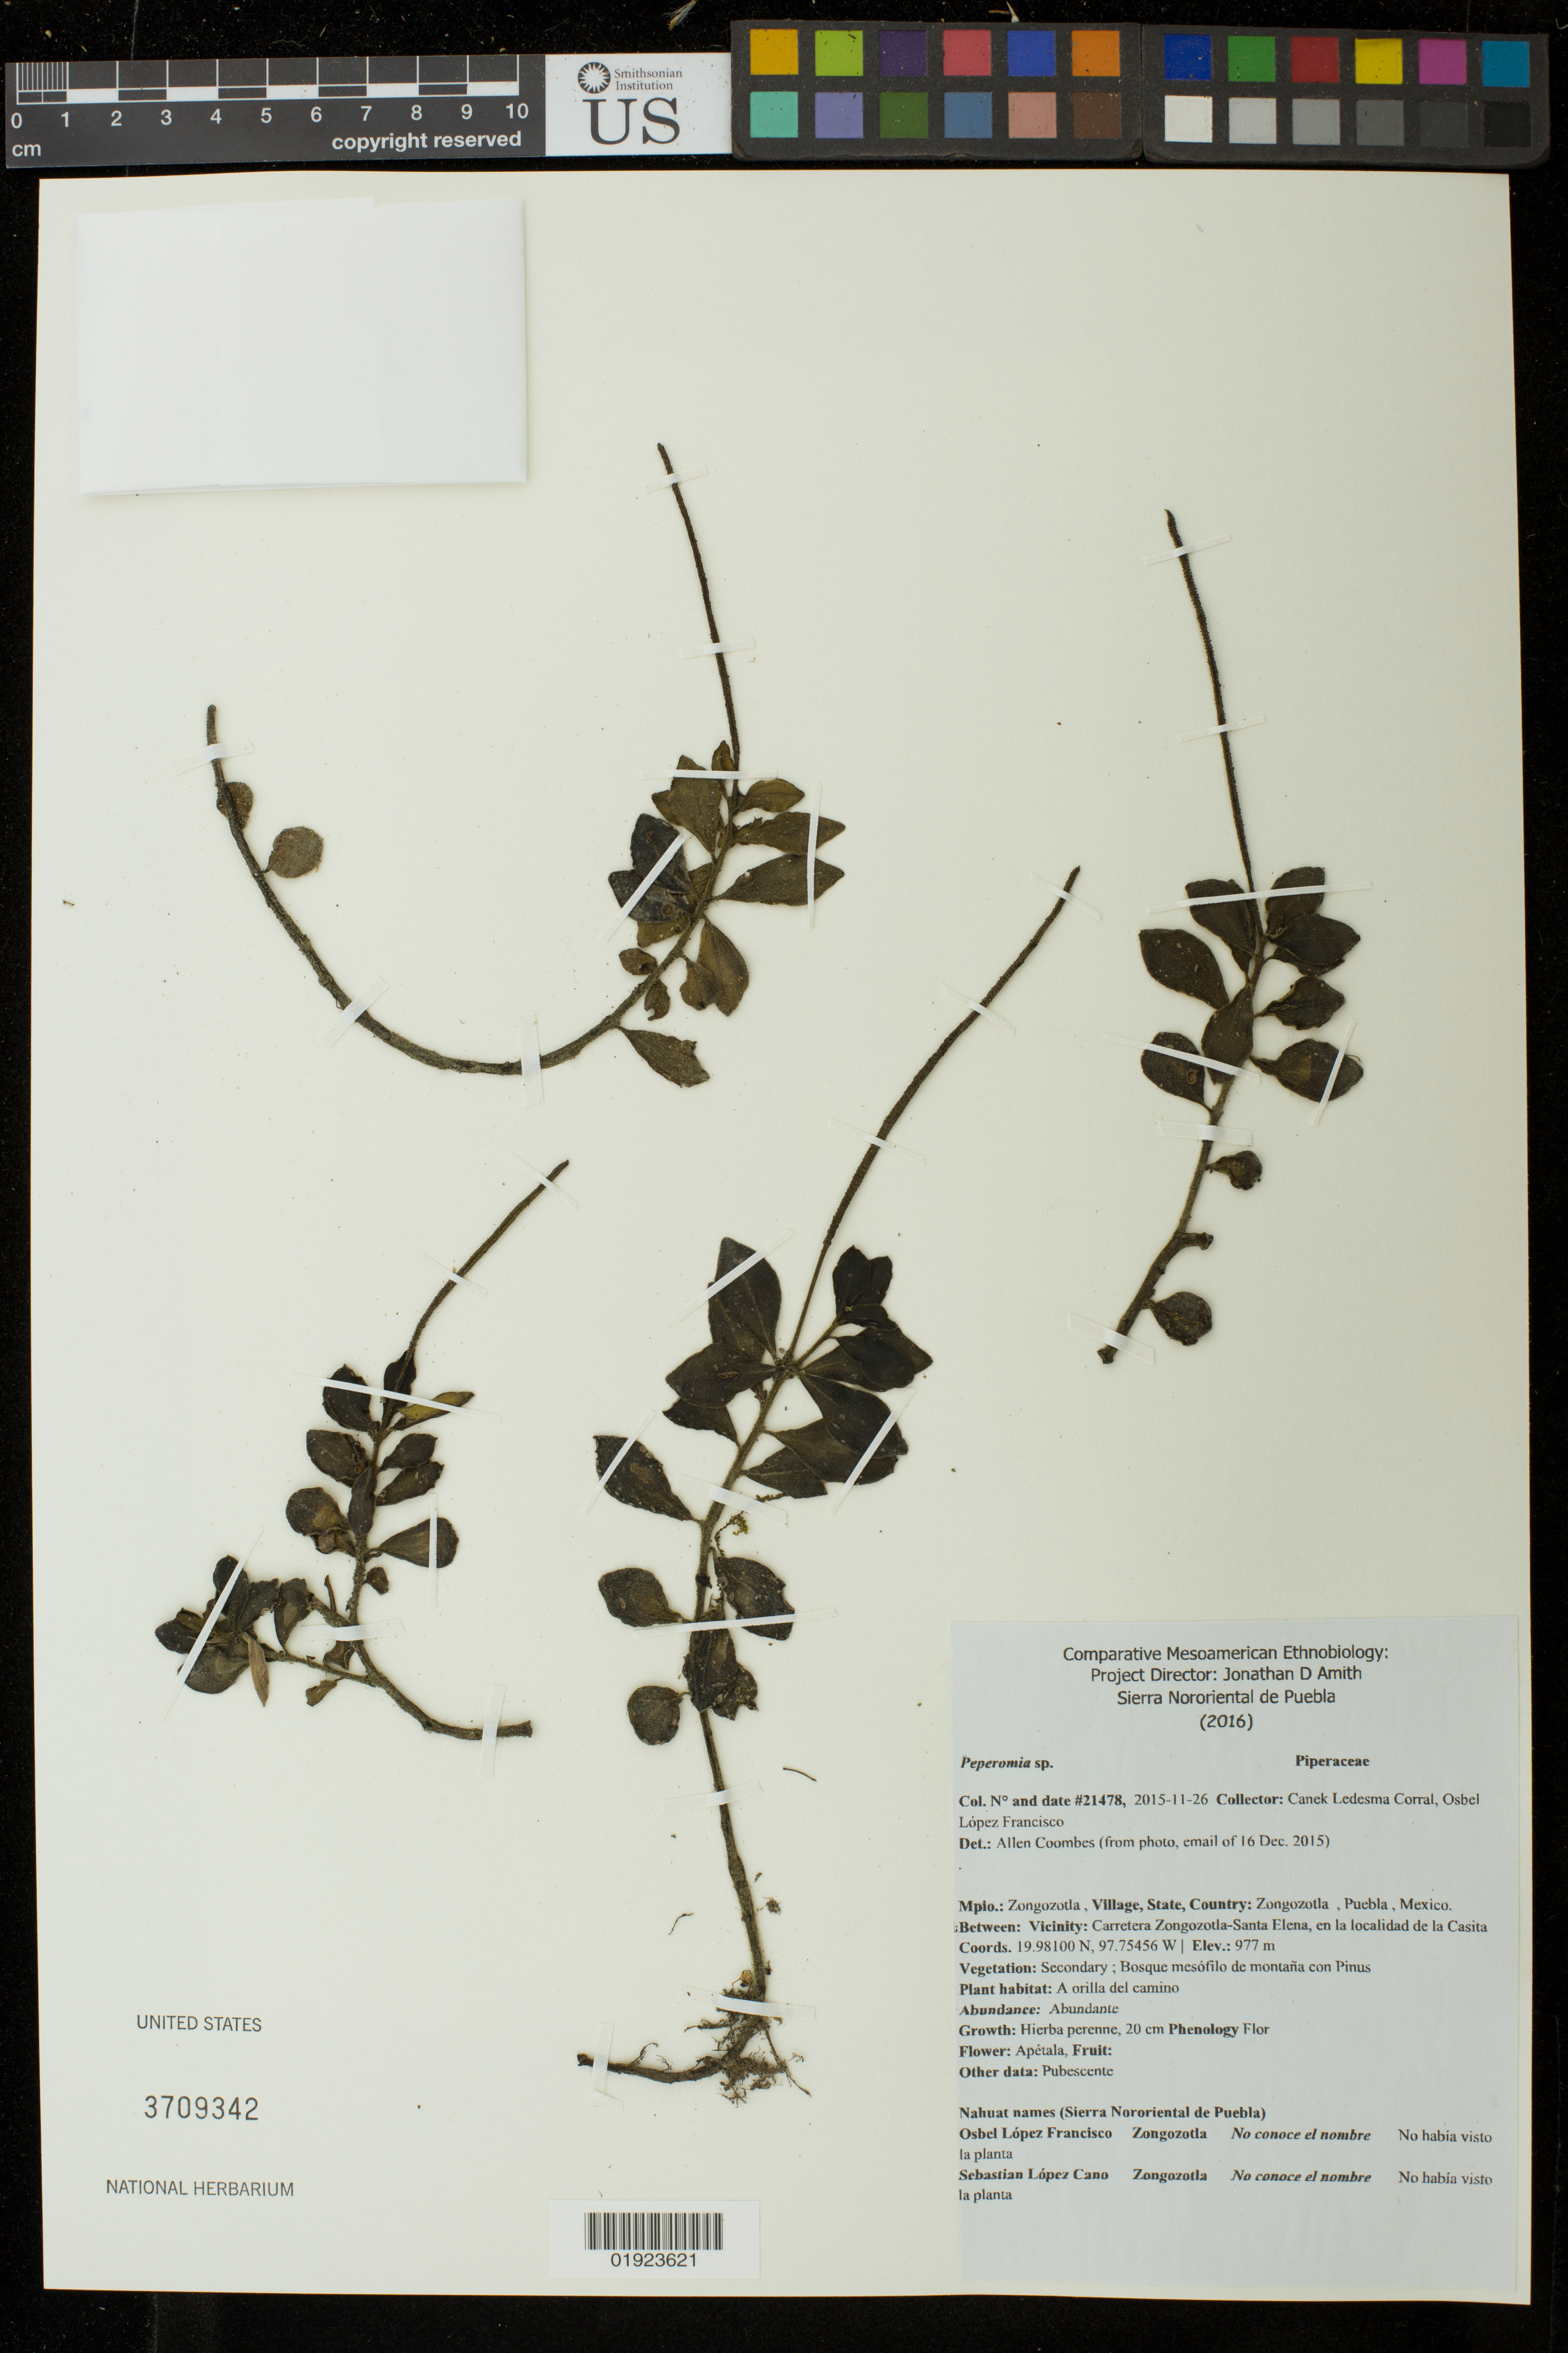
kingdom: Plantae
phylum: Tracheophyta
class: Magnoliopsida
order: Piperales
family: Piperaceae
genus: Peperomia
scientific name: Peperomia sp.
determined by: Coombes, Allen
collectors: Canek Ledesma C.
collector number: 21478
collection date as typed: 2015-11-26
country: Mexico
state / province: Puebla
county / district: Zongozotla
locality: Zongozotla, Puebla, Mexico, Carretera Zongozotla-Santa Elena, en la localidad de la Casita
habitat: Secondary; bosque mesofilo de montana con Pinus, A orilla del camino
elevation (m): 977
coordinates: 19.98100N, 97.75456W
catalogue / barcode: US 3709342